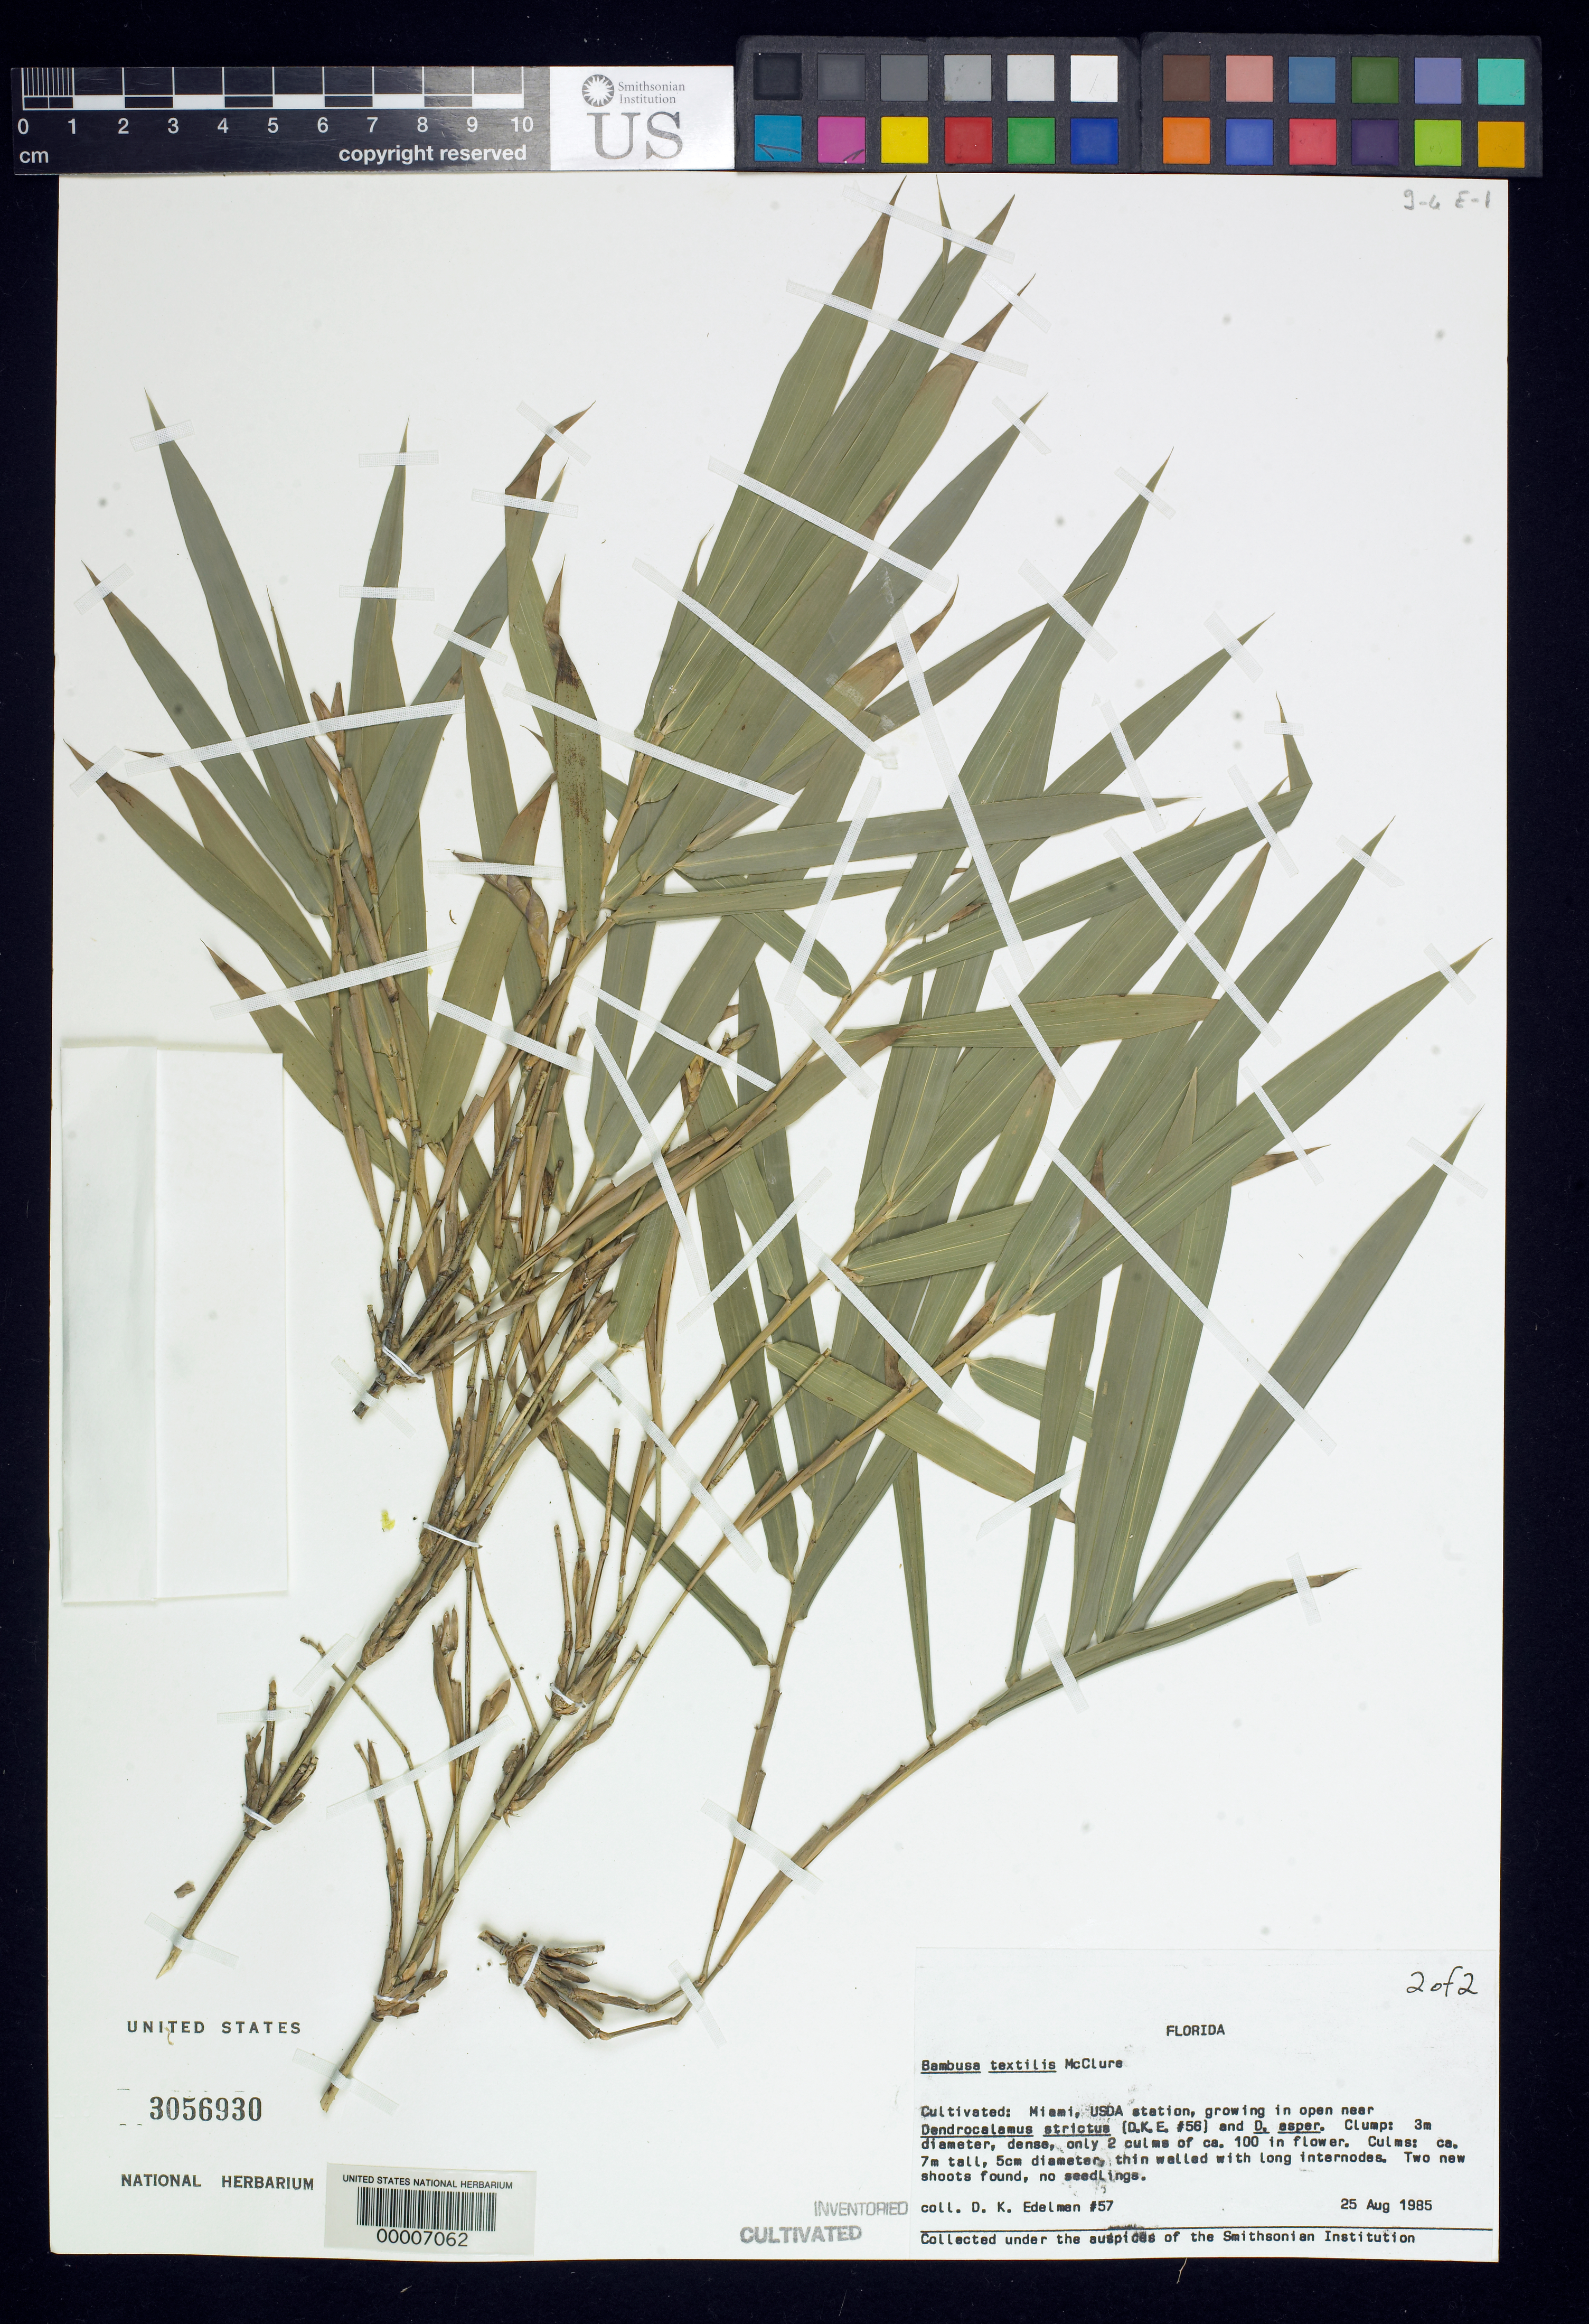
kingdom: Plantae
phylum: Tracheophyta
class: Liliopsida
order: Poales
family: Poaceae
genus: Bambusa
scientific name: Bambusa textilis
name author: McClure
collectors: D. Edelman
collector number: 57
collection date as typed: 25 Aug 1985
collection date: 1985-08-25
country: United States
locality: Miami, usda station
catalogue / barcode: US 3056930